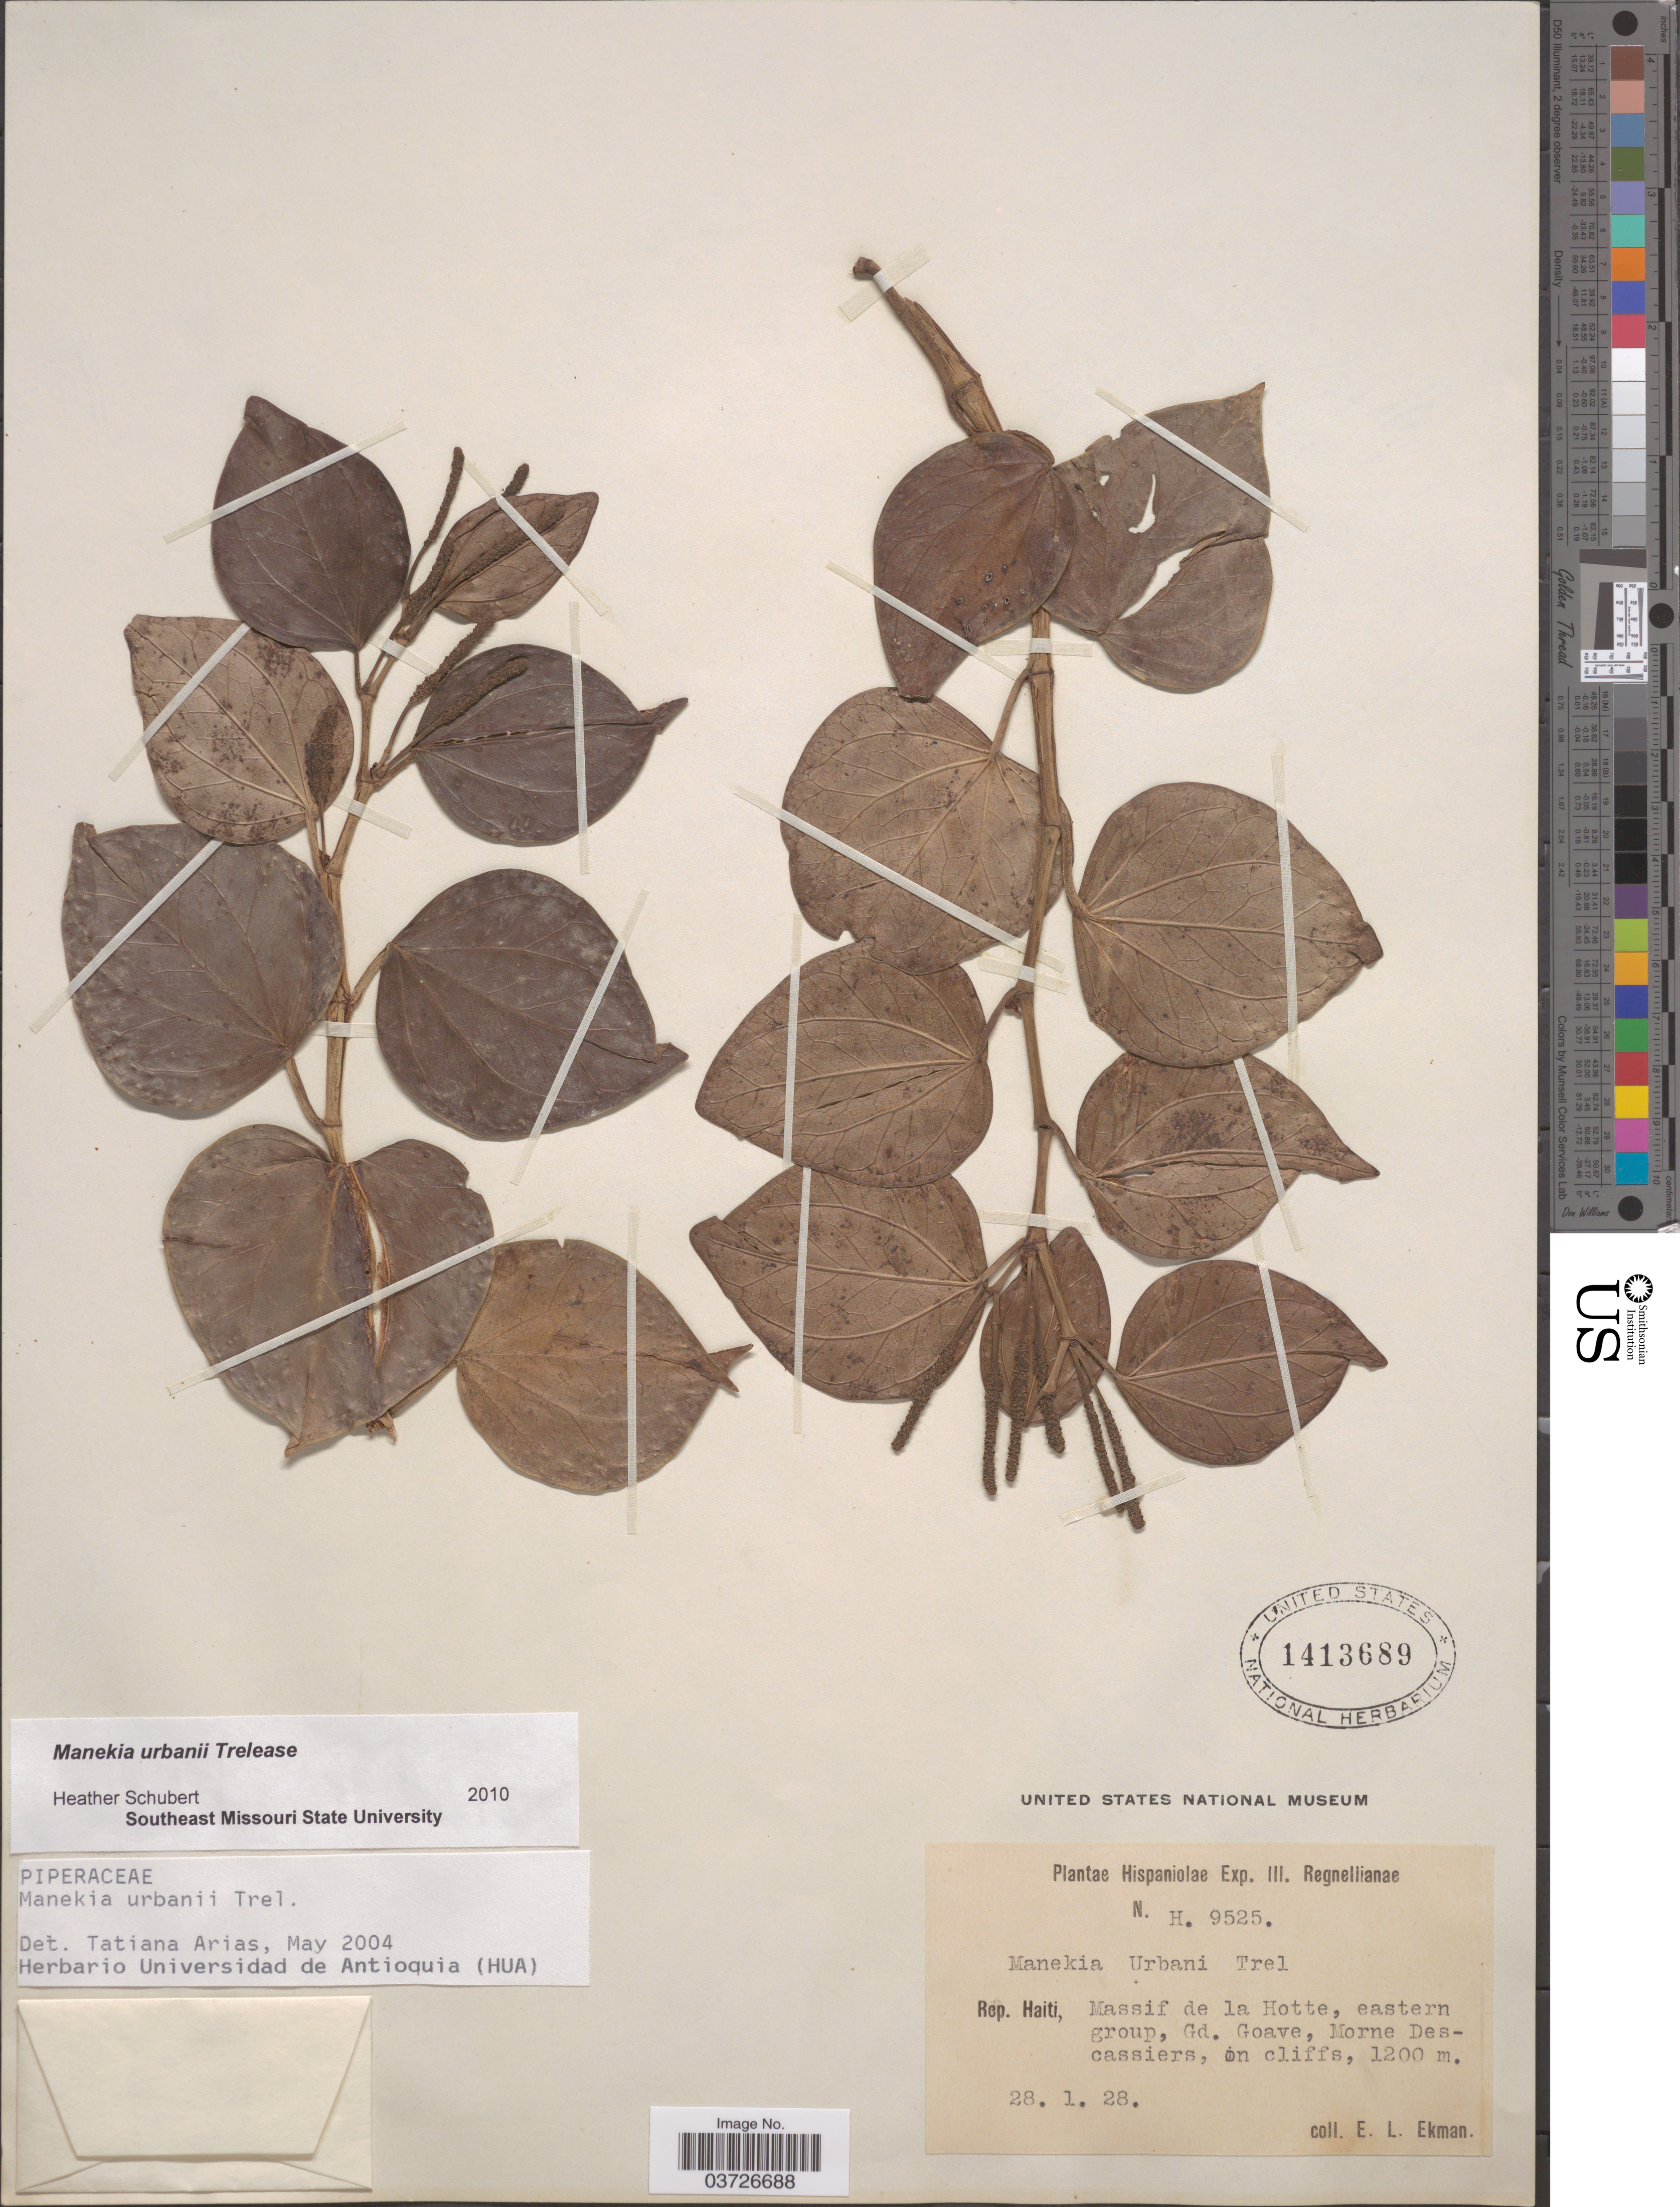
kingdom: Plantae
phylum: Tracheophyta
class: Magnoliopsida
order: Piperales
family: Piperaceae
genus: Manekia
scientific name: Manekia urbani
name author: Trel.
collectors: E. L. Ekman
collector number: H9525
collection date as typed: Transcribed d/m/y: 28/1/28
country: Haiti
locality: Hispaniolae. Rep. Haiti, Massif de la Hotte, eastern group, Gd. Goave, Morne Descassiers.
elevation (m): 1200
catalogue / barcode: US 1413689